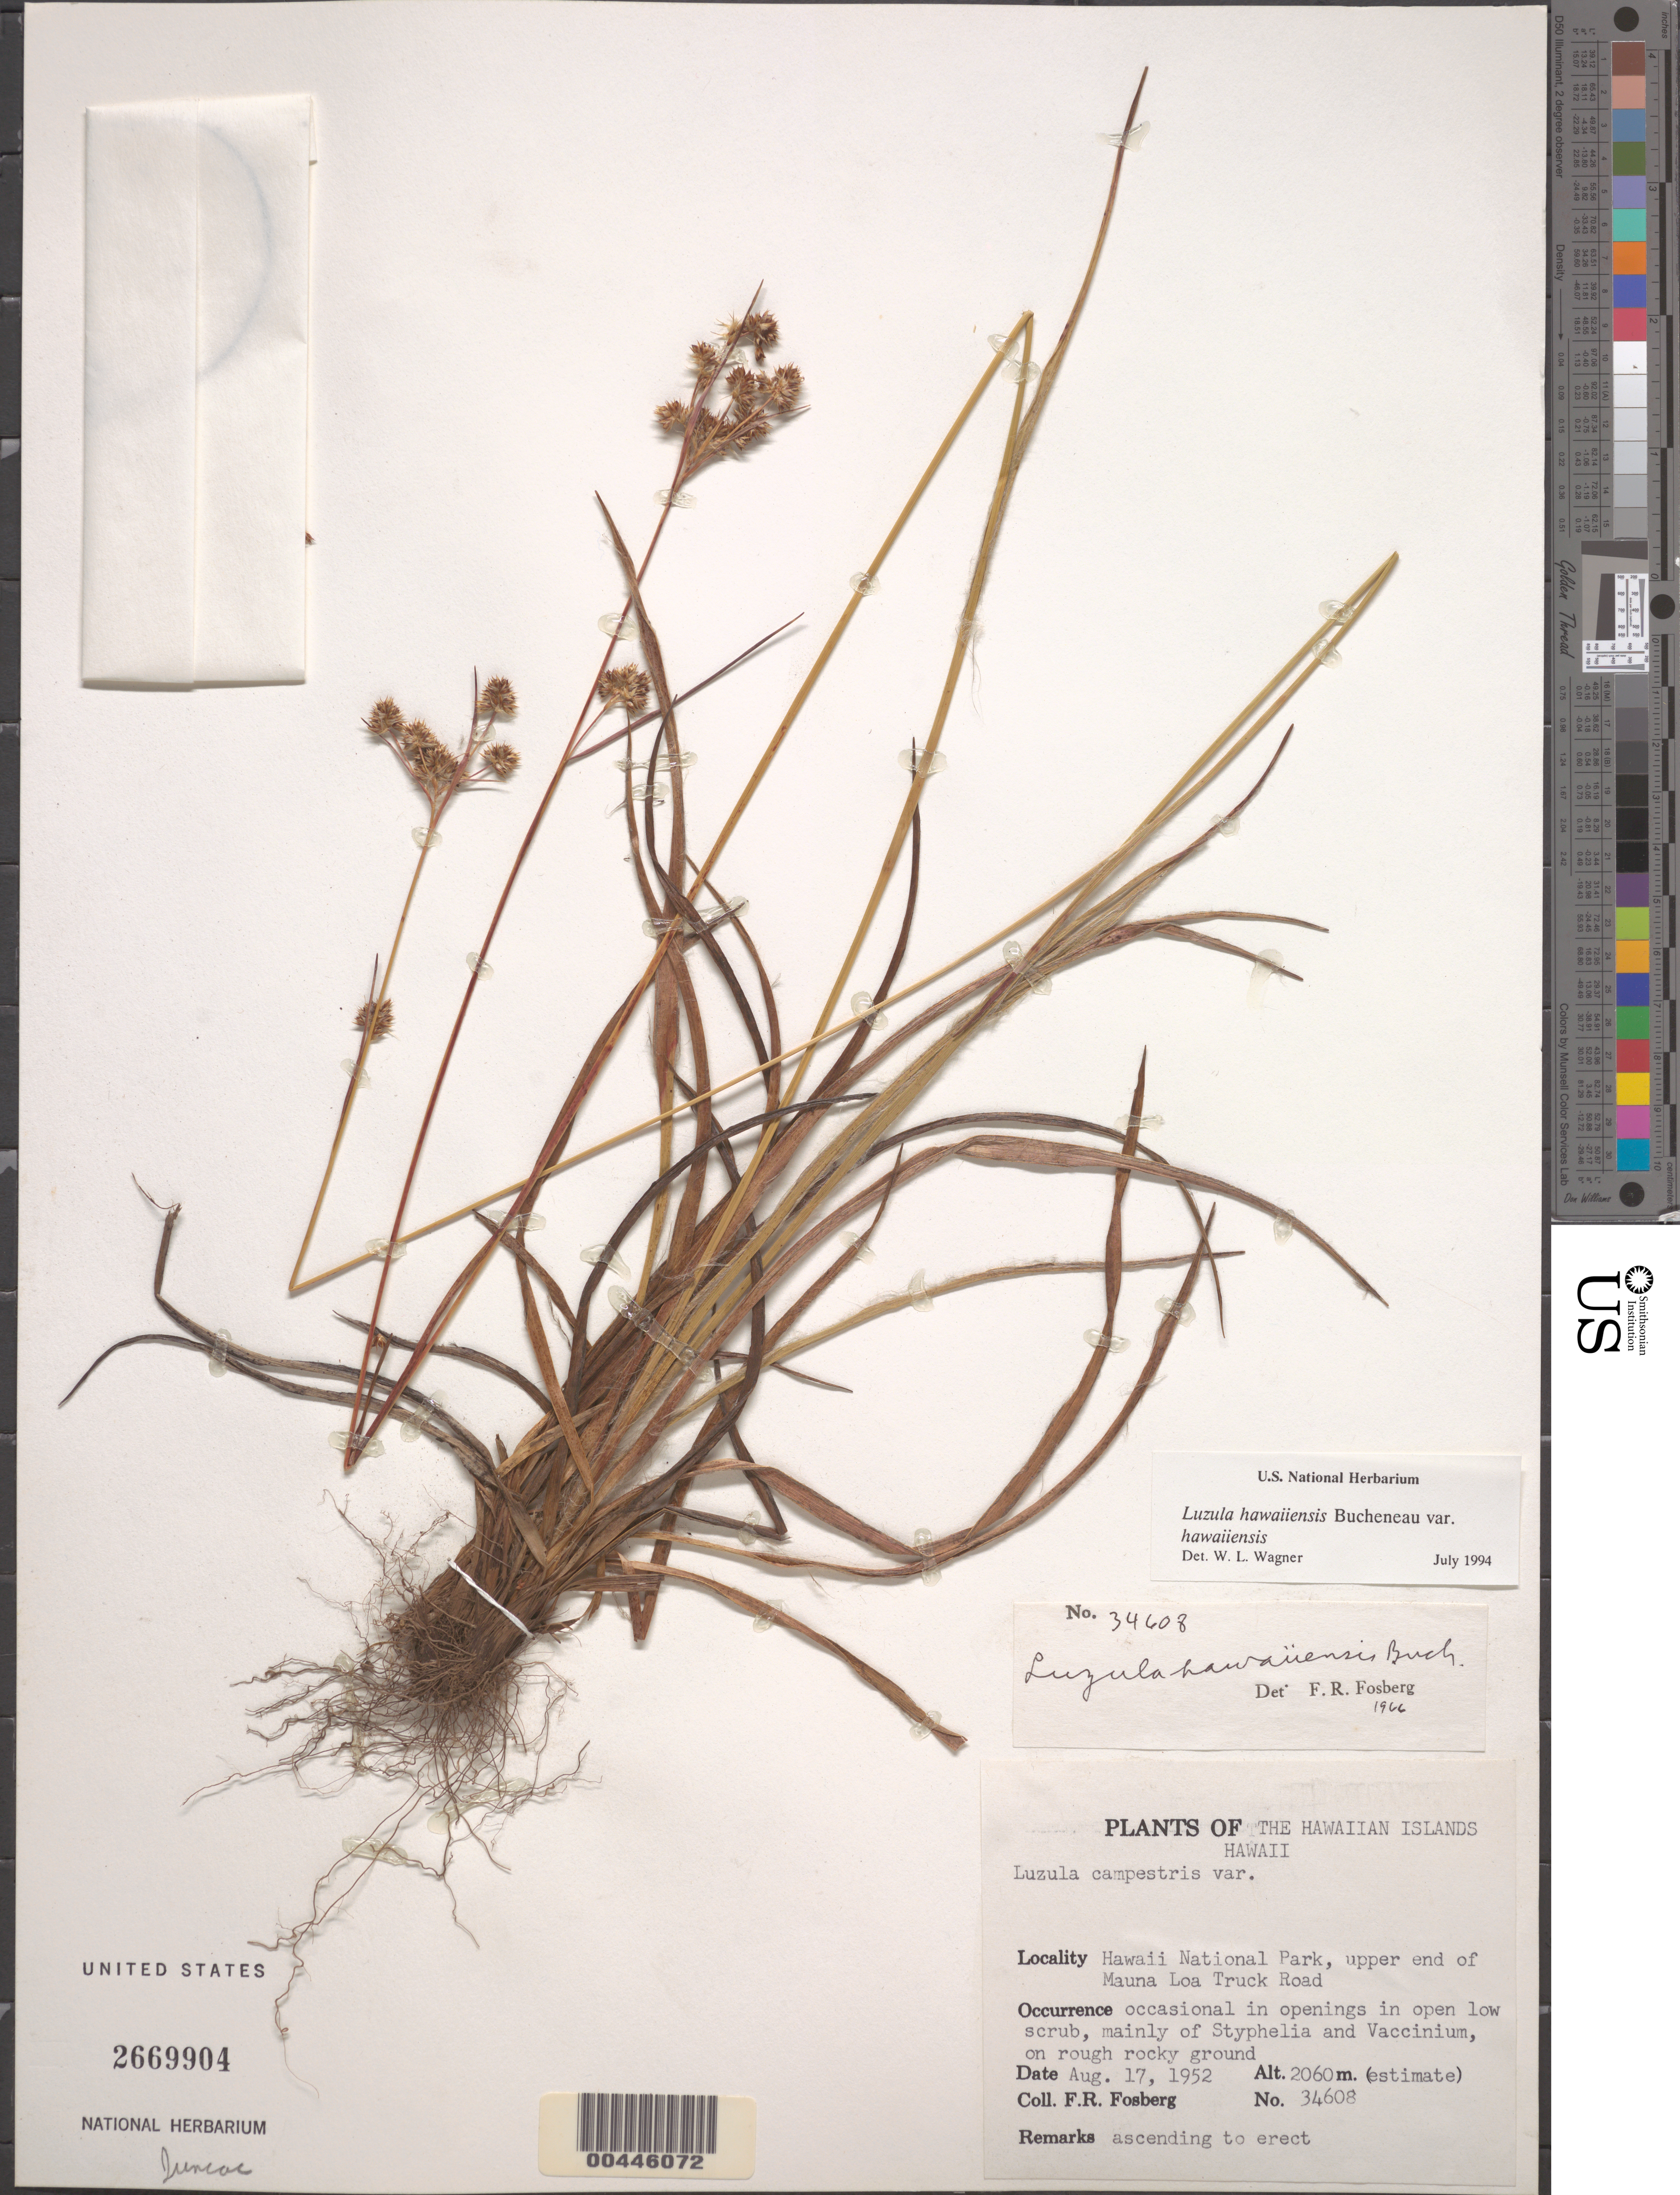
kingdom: Plantae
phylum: Tracheophyta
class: Liliopsida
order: Poales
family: Juncaceae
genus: Luzula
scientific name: Luzula hawaiiensis var. hawaiiensis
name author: Buchenau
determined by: Wagner, W. L., (BOT), Smithsonian Institution - National Museum of Natural History (UNITED STATES)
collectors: F. R. Fosberg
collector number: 34608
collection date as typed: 17 Aug 1952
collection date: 1952-08-17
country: United States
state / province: Hawaii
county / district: Hawaii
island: Hawaii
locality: Hawaii Nat Park, upper end of Mauna Loa Truck Rd.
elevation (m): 2060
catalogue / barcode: US 2669904